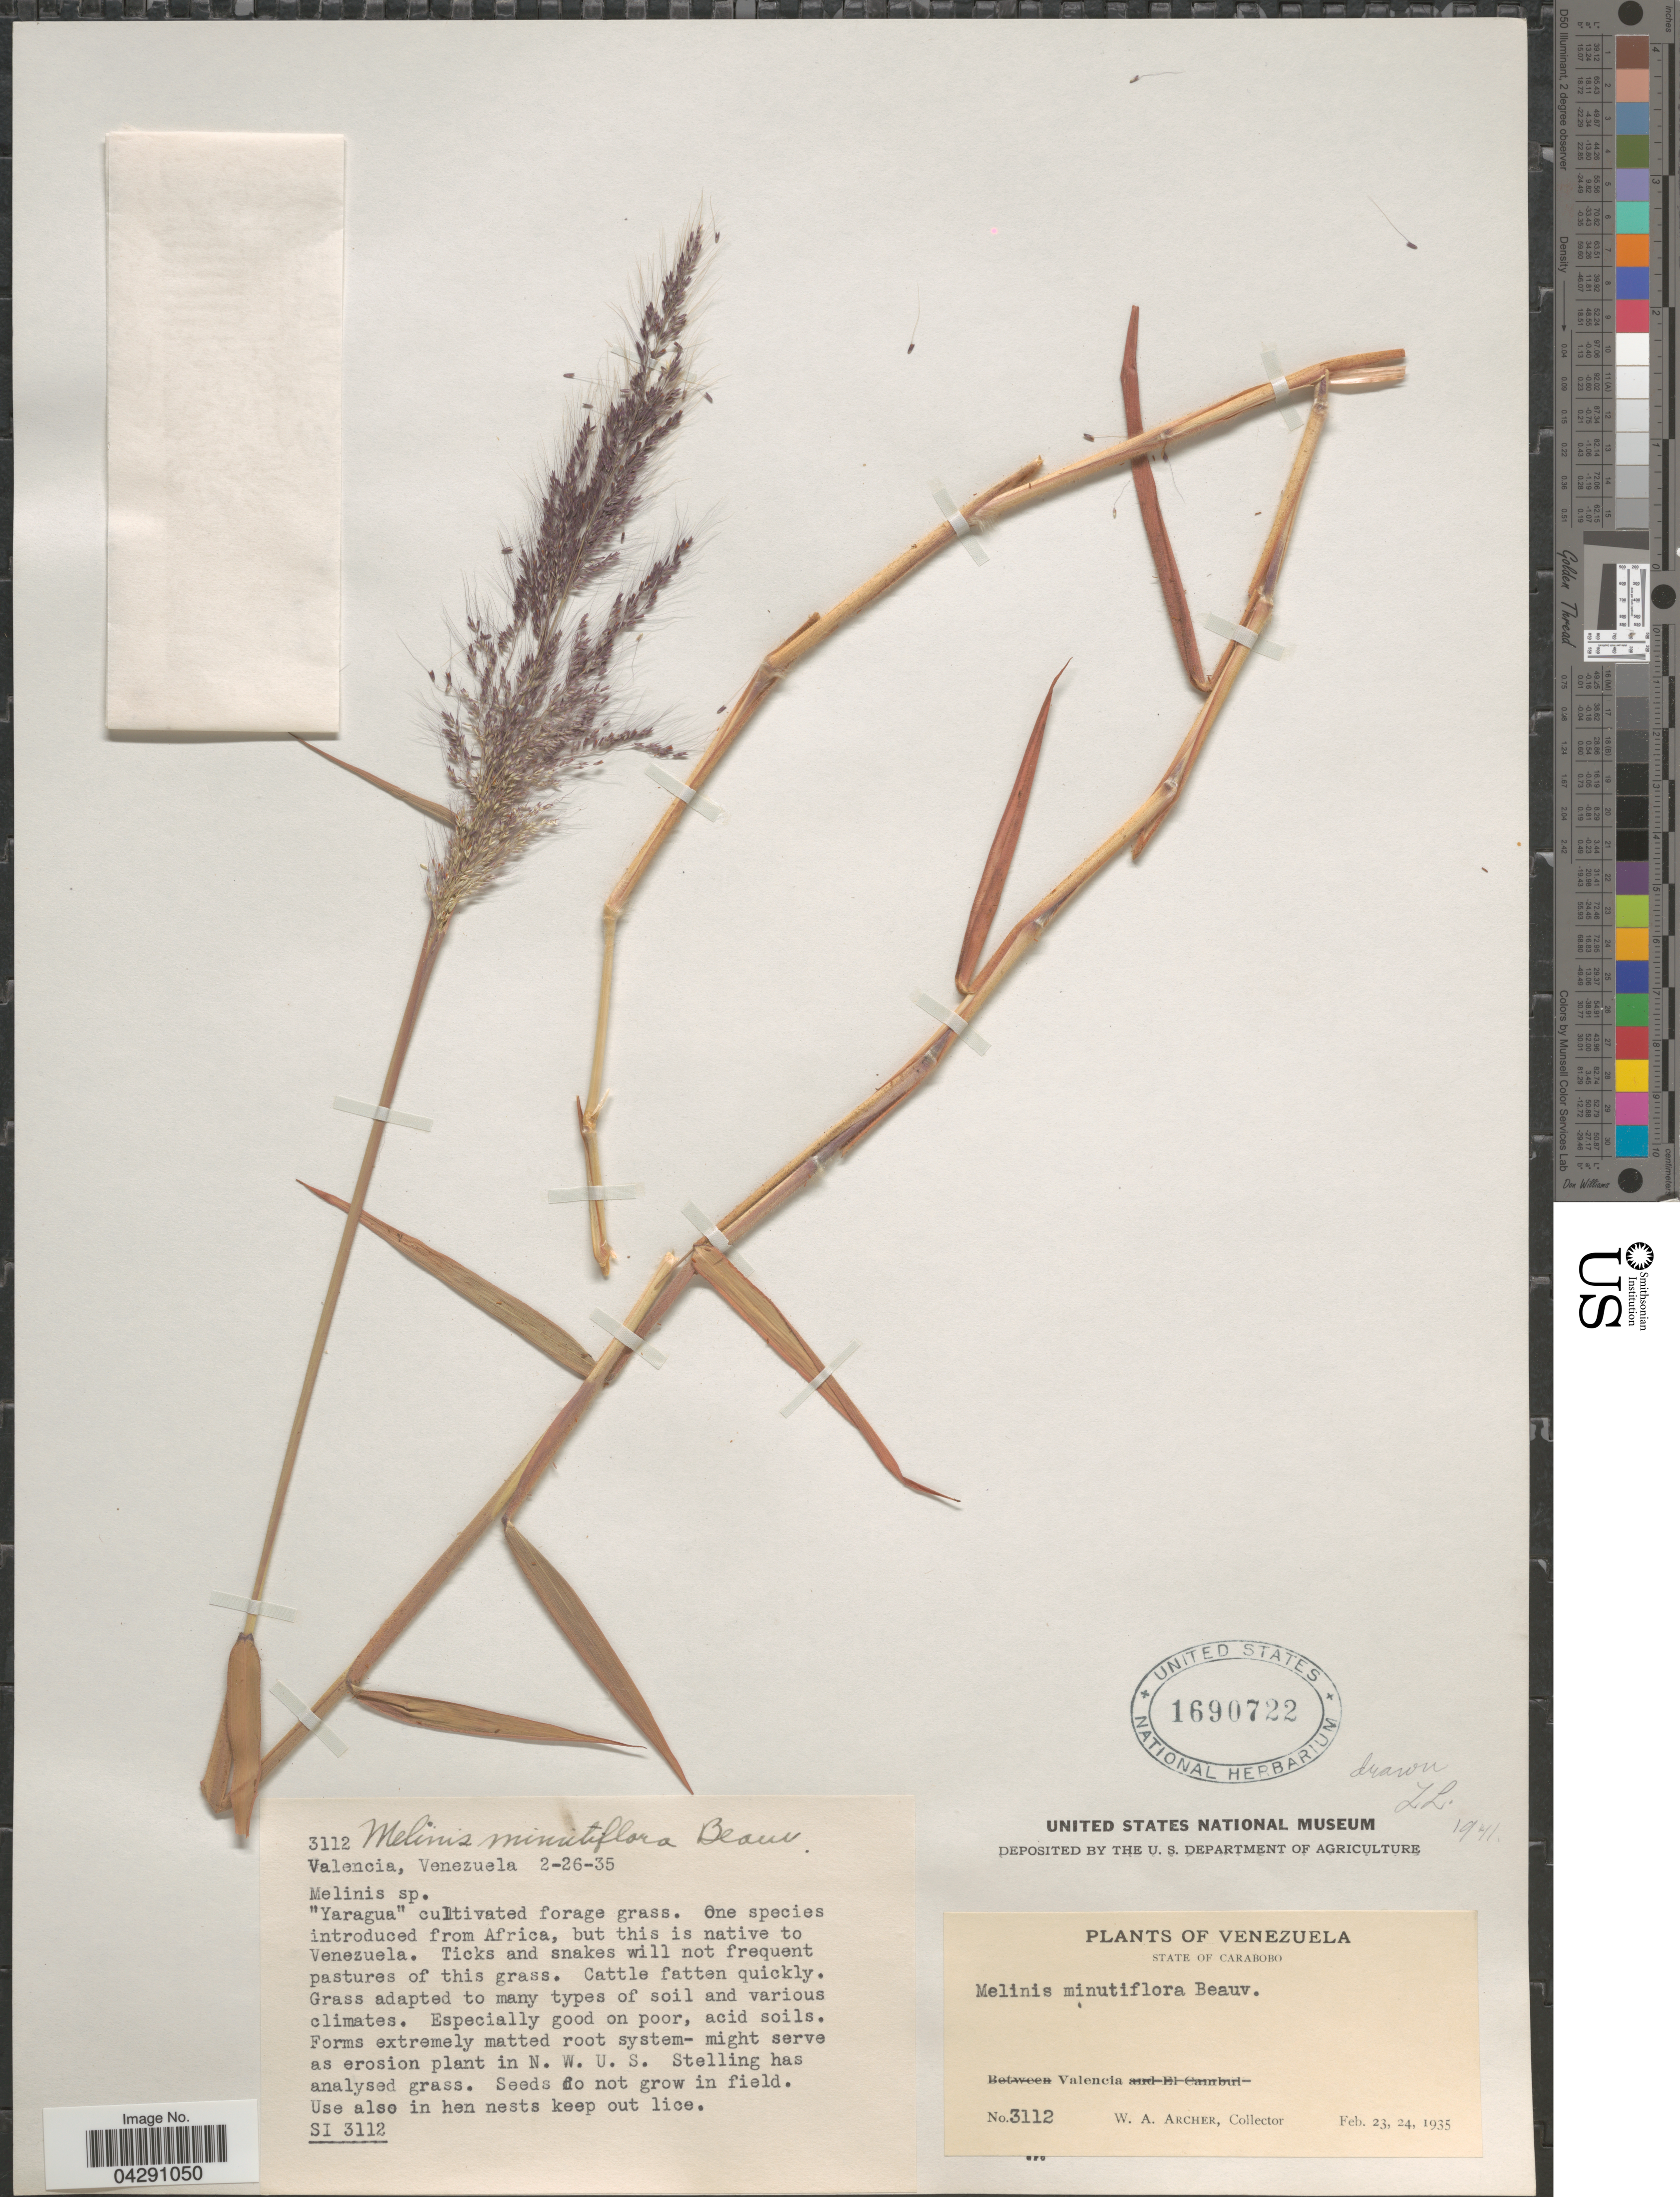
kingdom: Plantae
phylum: Tracheophyta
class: Liliopsida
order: Poales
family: Poaceae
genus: Melinis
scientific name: Melinis minutiflora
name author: P. Beauv.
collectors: W. Archer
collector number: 3112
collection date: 1935-02-23/1935-02-26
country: Venezuela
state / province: Carabobo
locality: Valencia.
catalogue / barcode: US 1690722